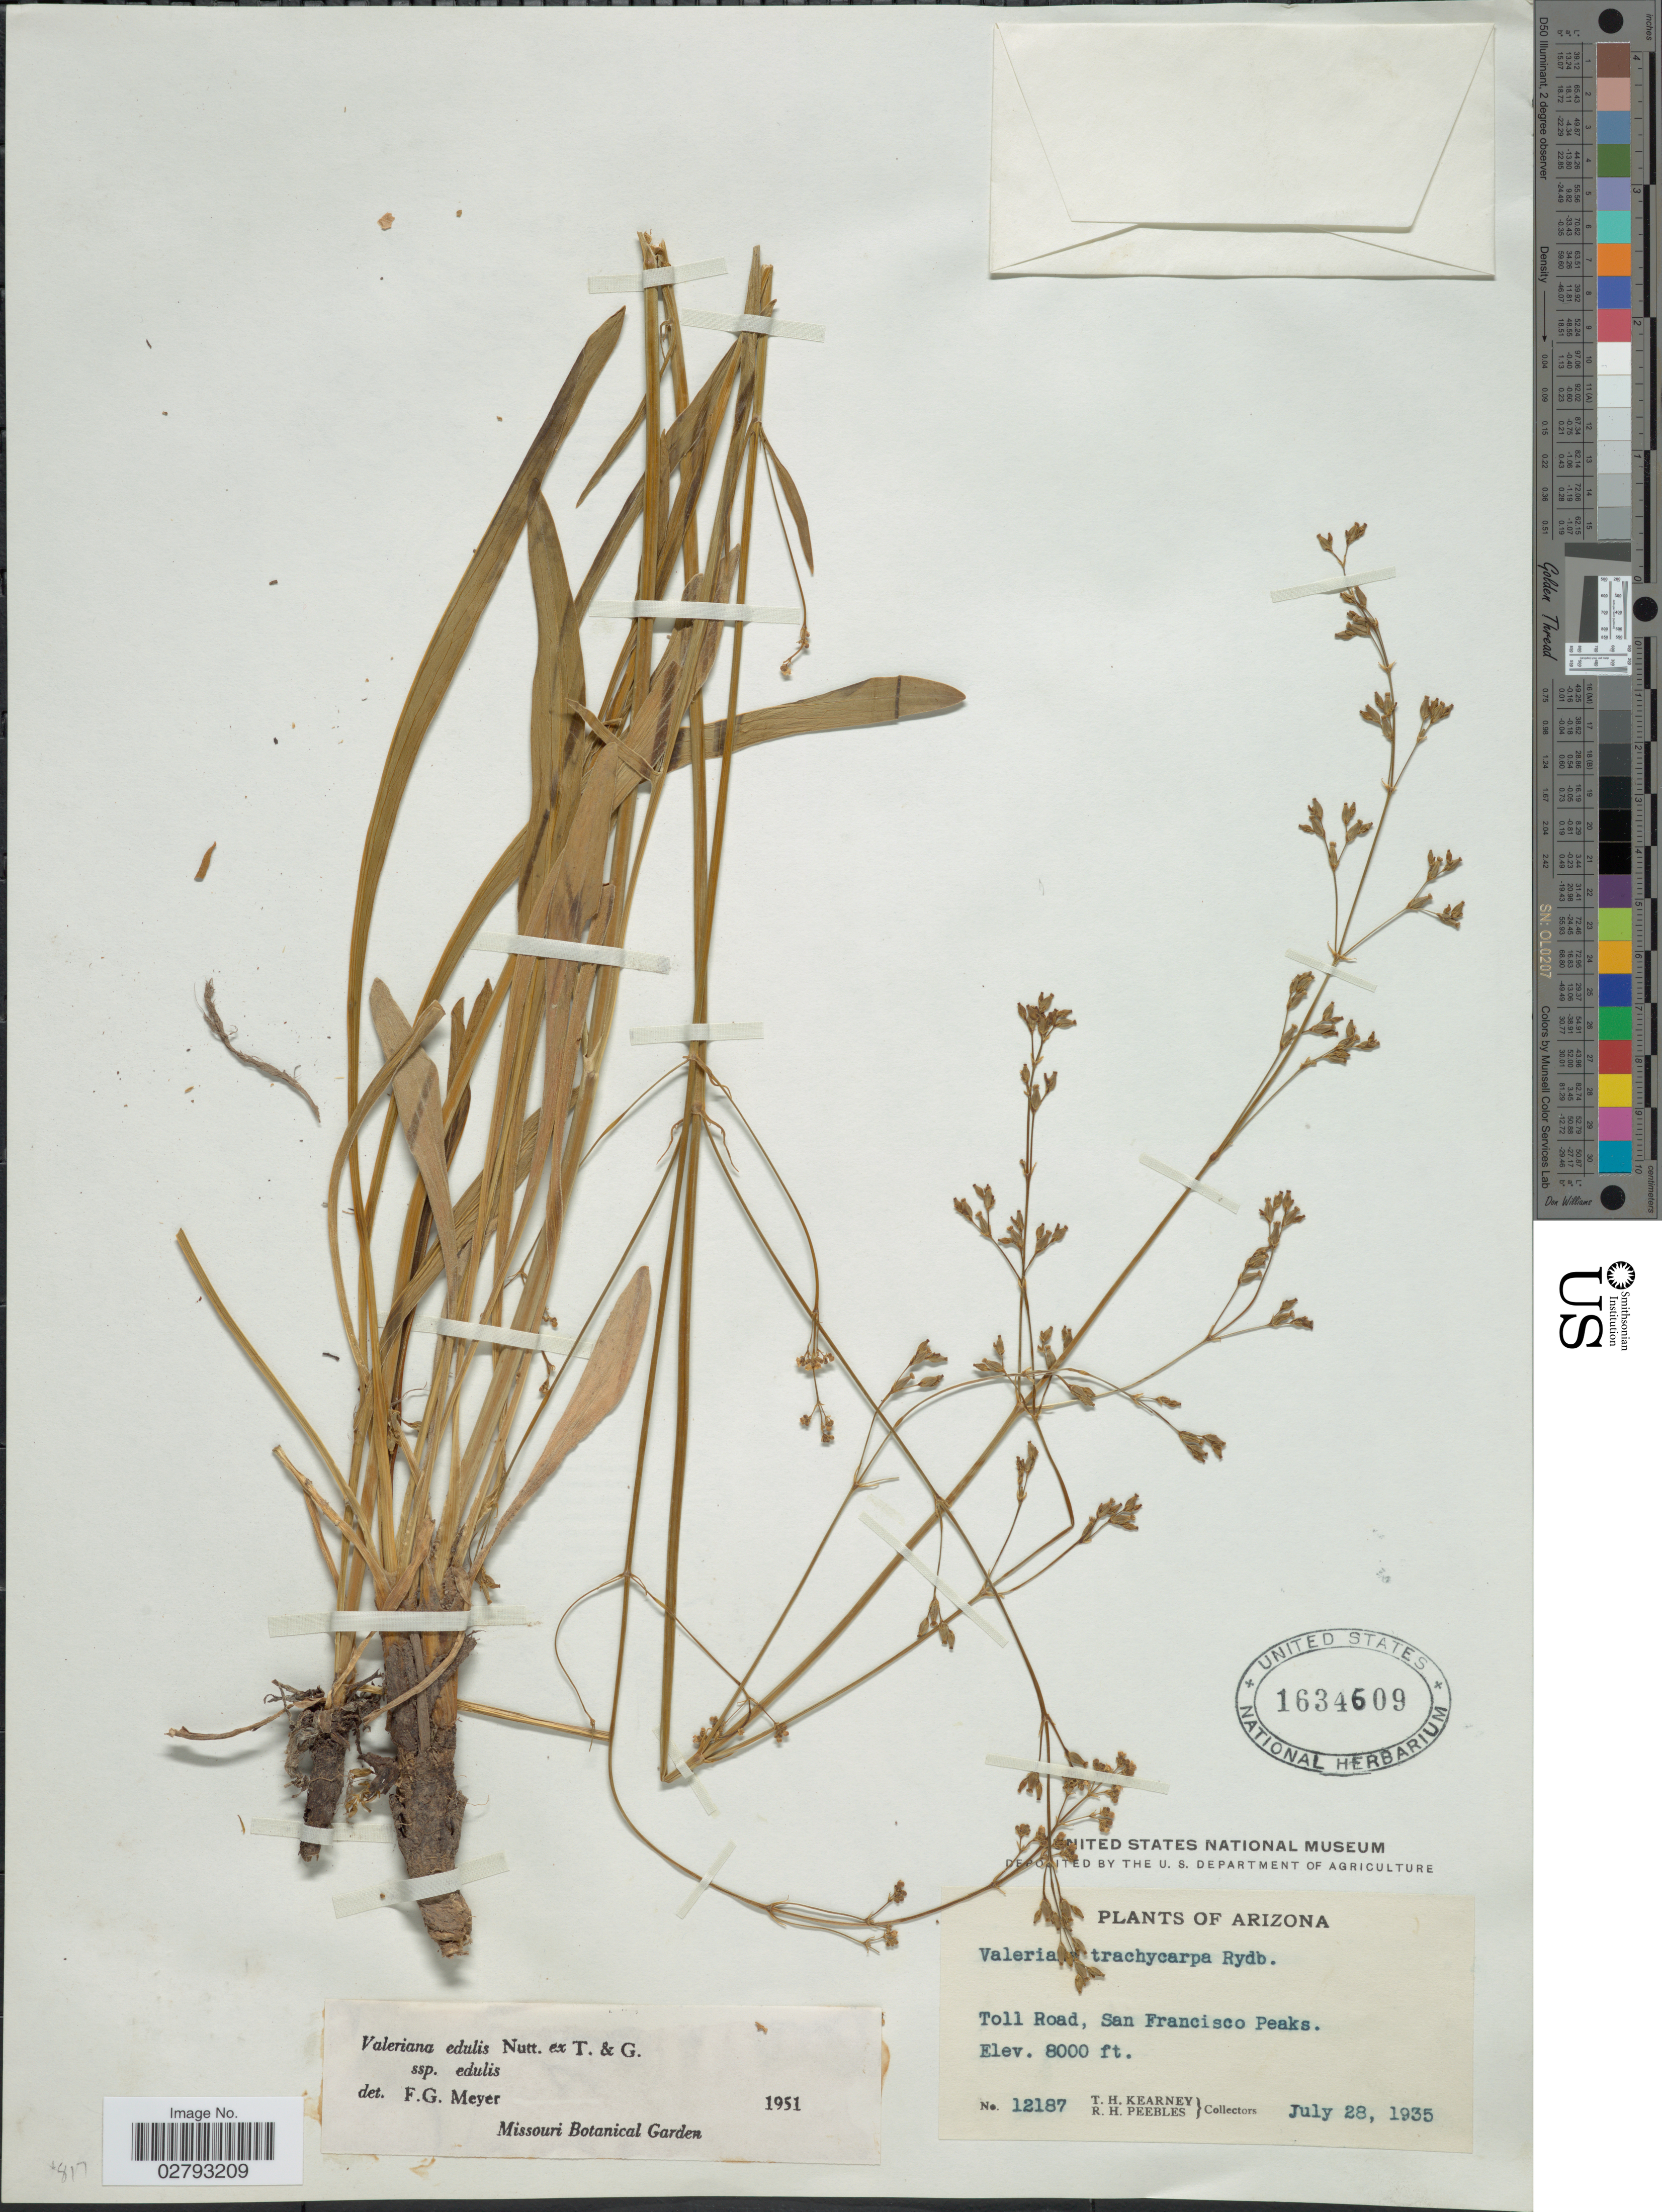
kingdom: Plantae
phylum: Tracheophyta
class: Magnoliopsida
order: Dipsacales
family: Caprifoliaceae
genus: Valeriana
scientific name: Valeriana edulis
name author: Nutt.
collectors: T. H. Kearney & R. H. Peebles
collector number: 12187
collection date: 1935-07-28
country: United States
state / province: Arizona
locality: Toll Road, San Francisco Peaks.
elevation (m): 2438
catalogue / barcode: US 1634609